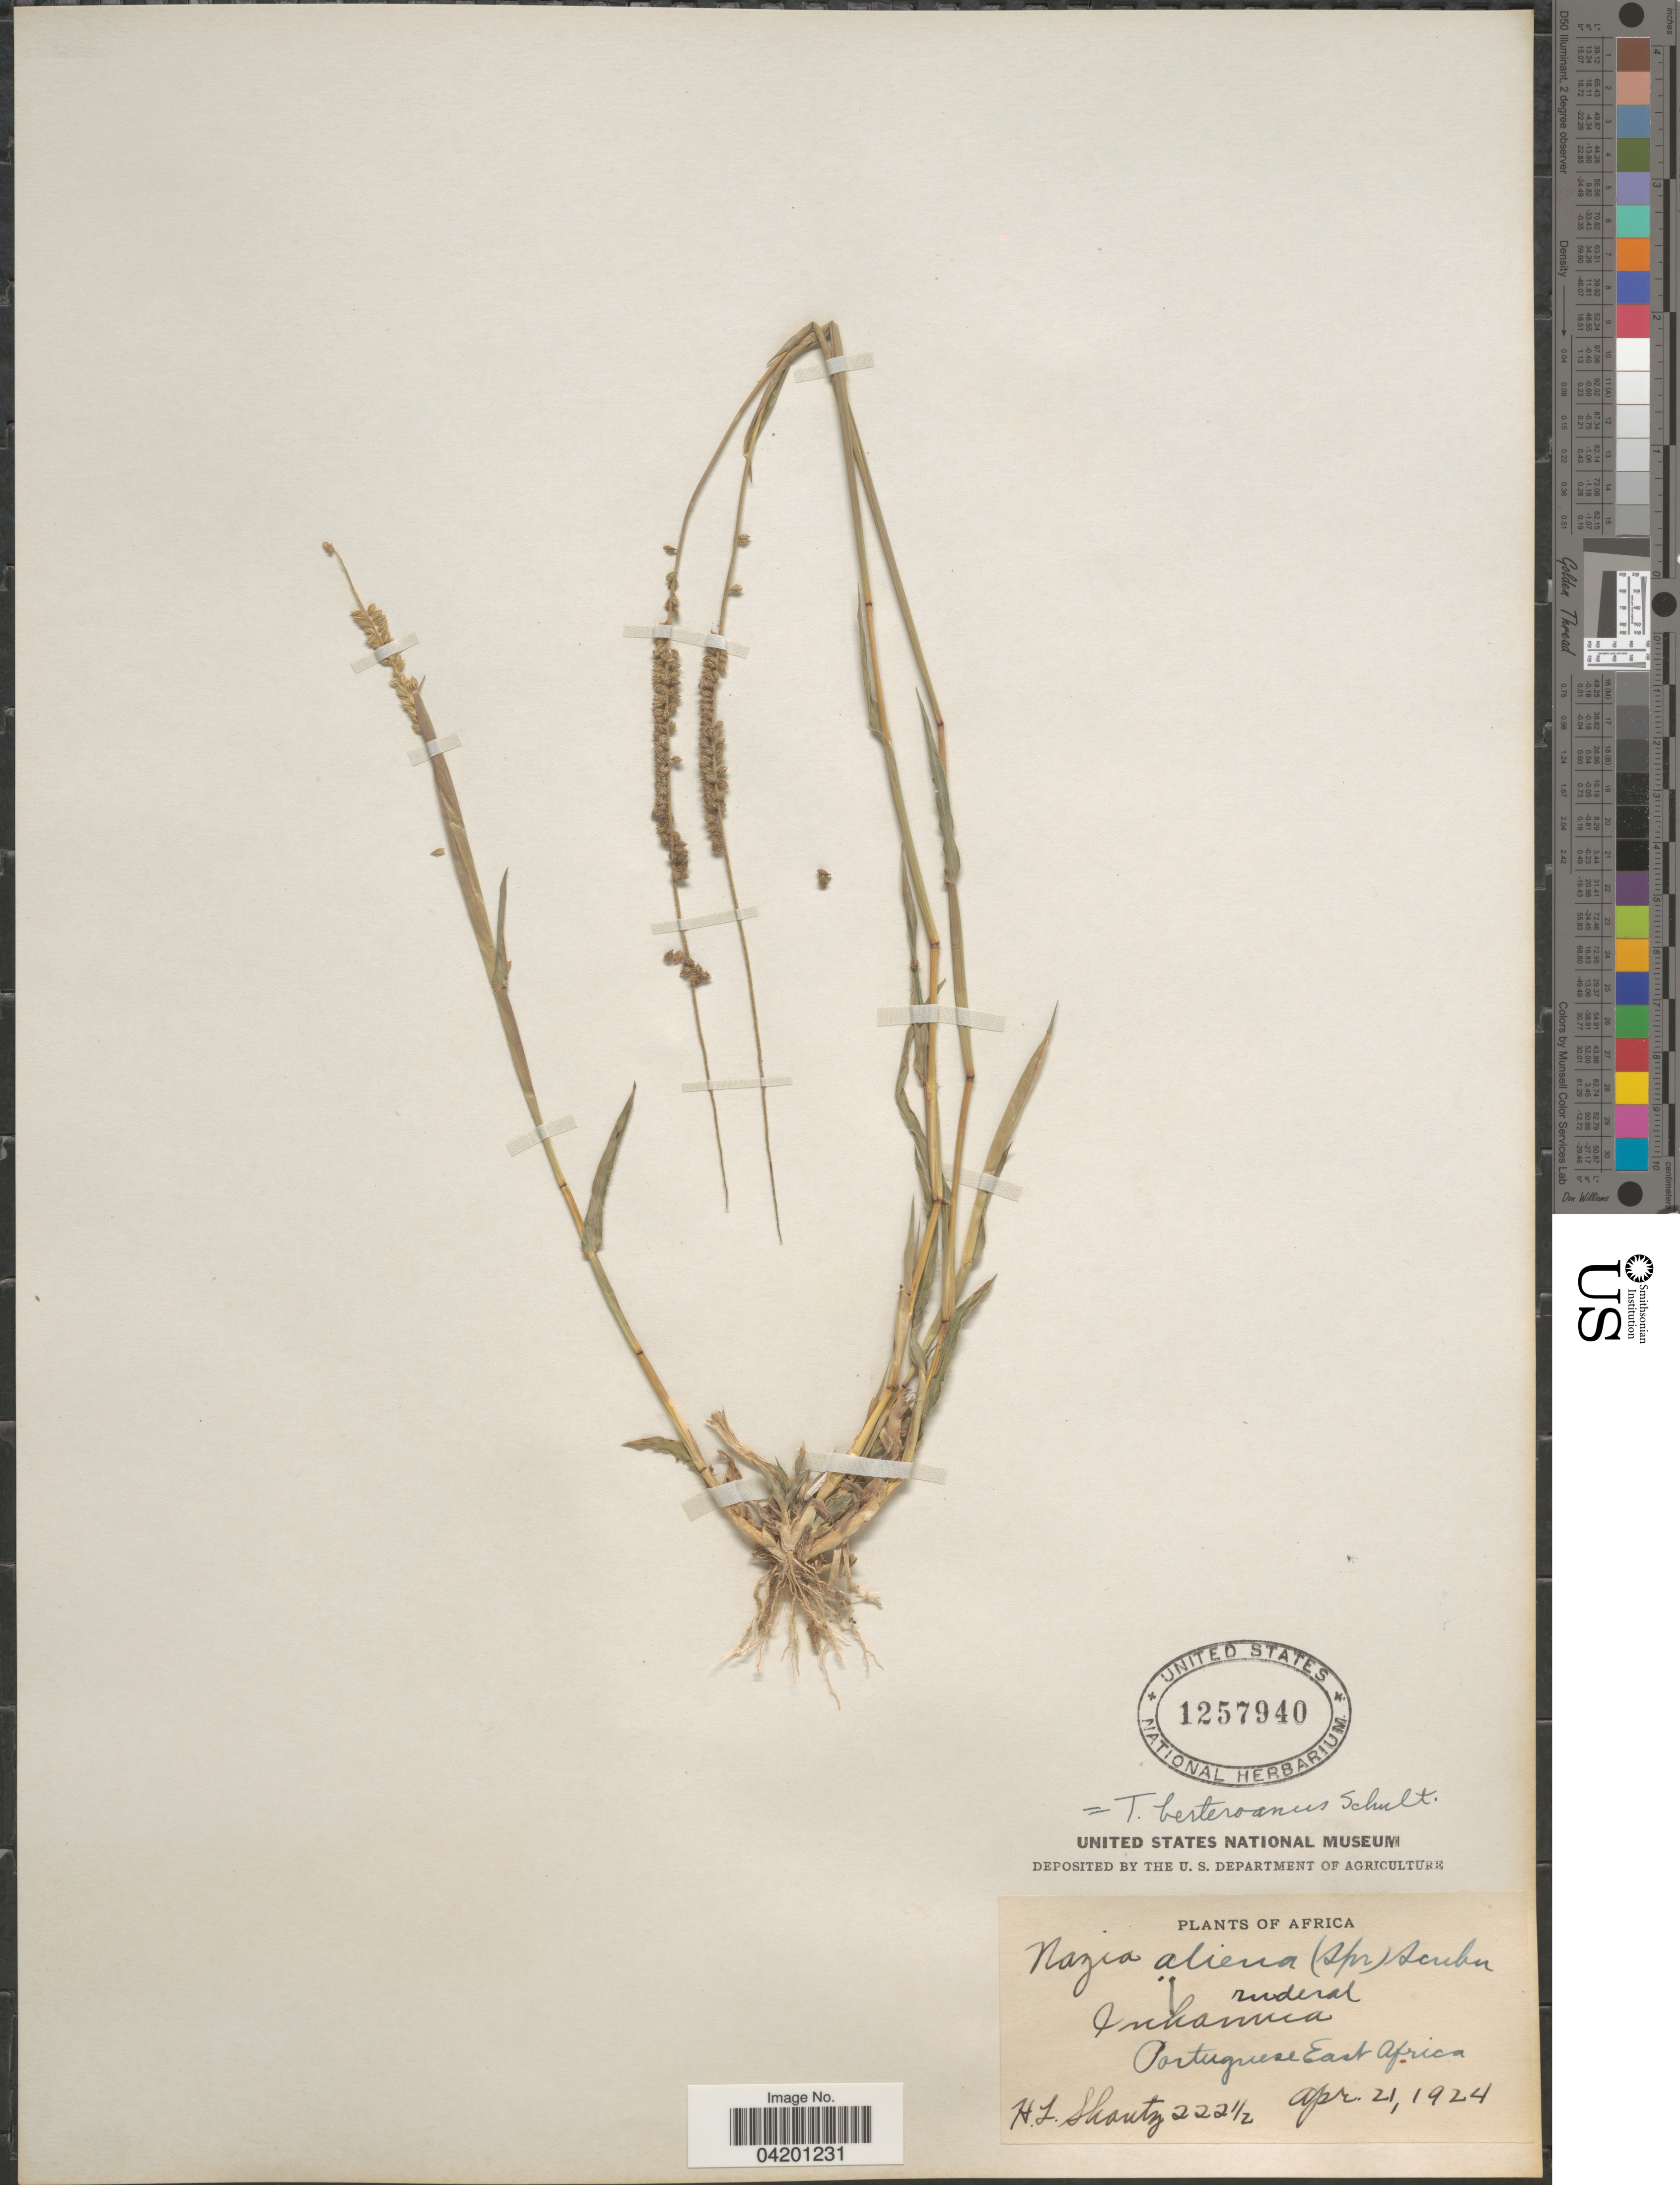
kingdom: Plantae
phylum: Tracheophyta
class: Liliopsida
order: Poales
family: Poaceae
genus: Tragus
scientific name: Tragus berteronianus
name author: Schult.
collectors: H. Shantz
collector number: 222½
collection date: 1924-04-21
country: Mozambique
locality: Africa. Inkamua [interpreted]. Portuguese East Africa.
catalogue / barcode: US 1257940